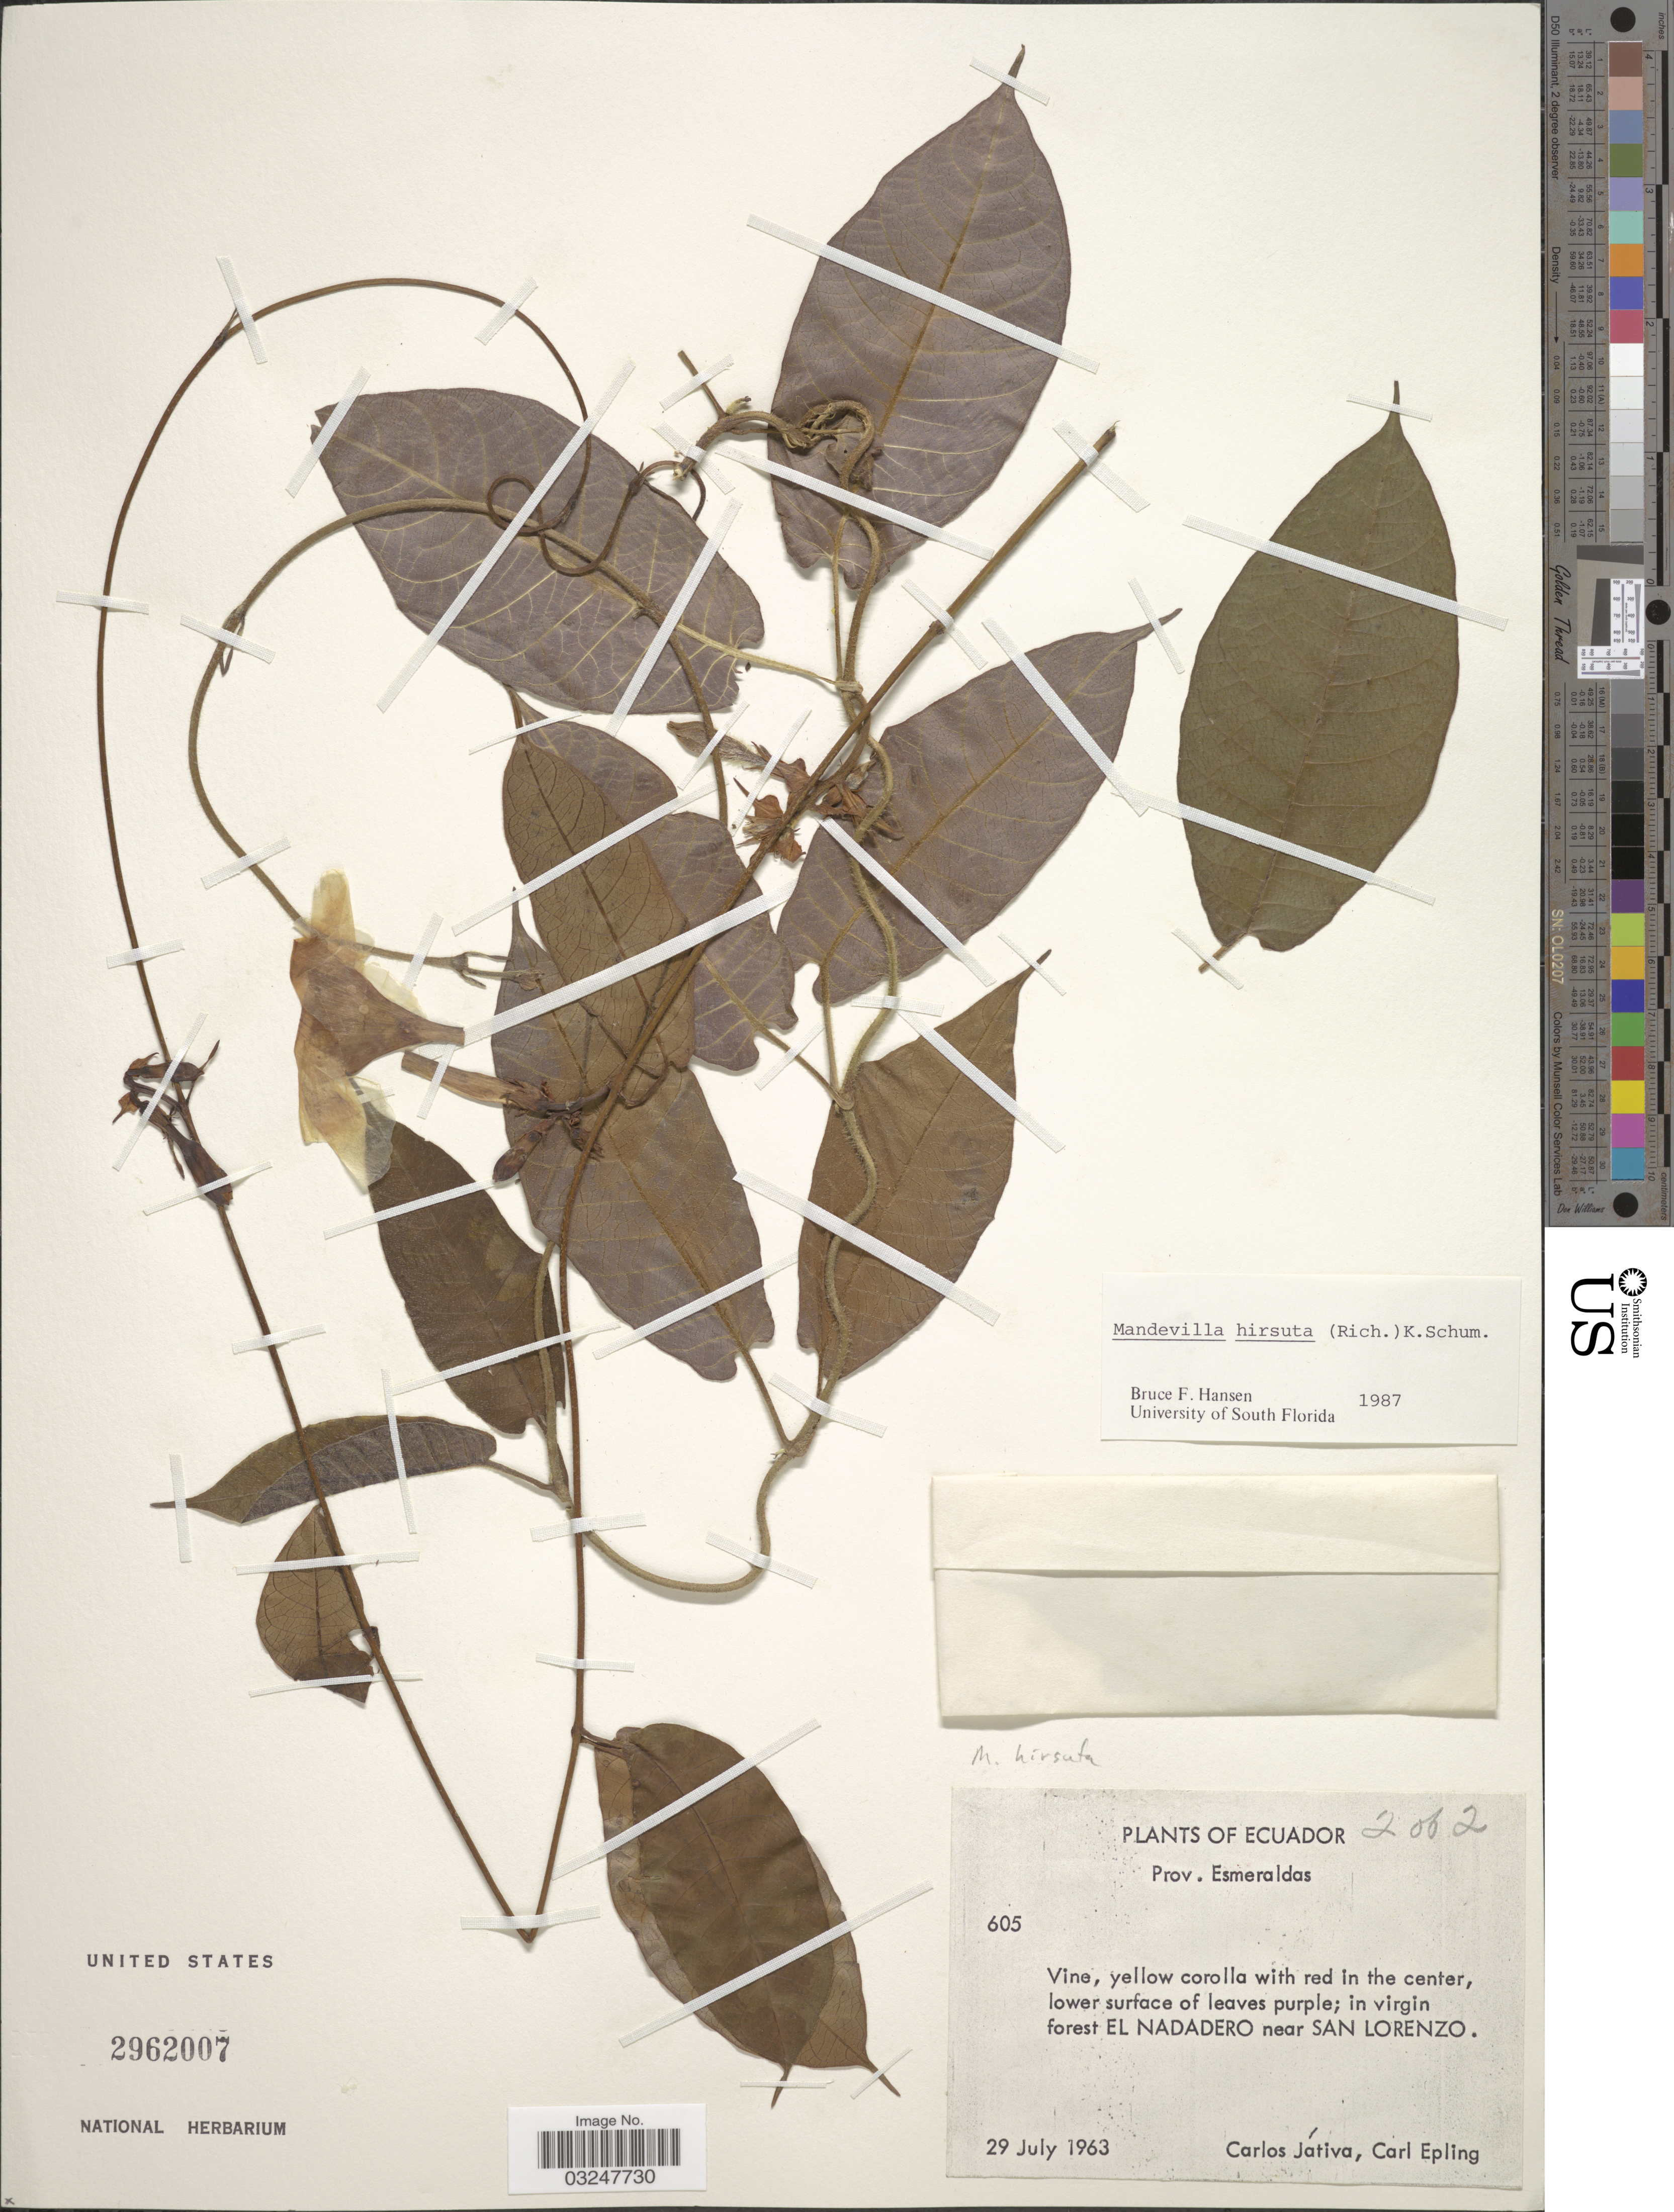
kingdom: Plantae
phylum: Tracheophyta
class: Magnoliopsida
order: Gentianales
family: Apocynaceae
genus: Mandevilla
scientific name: Mandevilla hirsuta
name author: (Rich.) K. Schum.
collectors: C. D. Játiva & C. C. Epling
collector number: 605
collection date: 1963-07-29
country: Ecuador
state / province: Esmeraldas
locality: In virgin forest El Nadadero near San Lorenzo.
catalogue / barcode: US 2962007